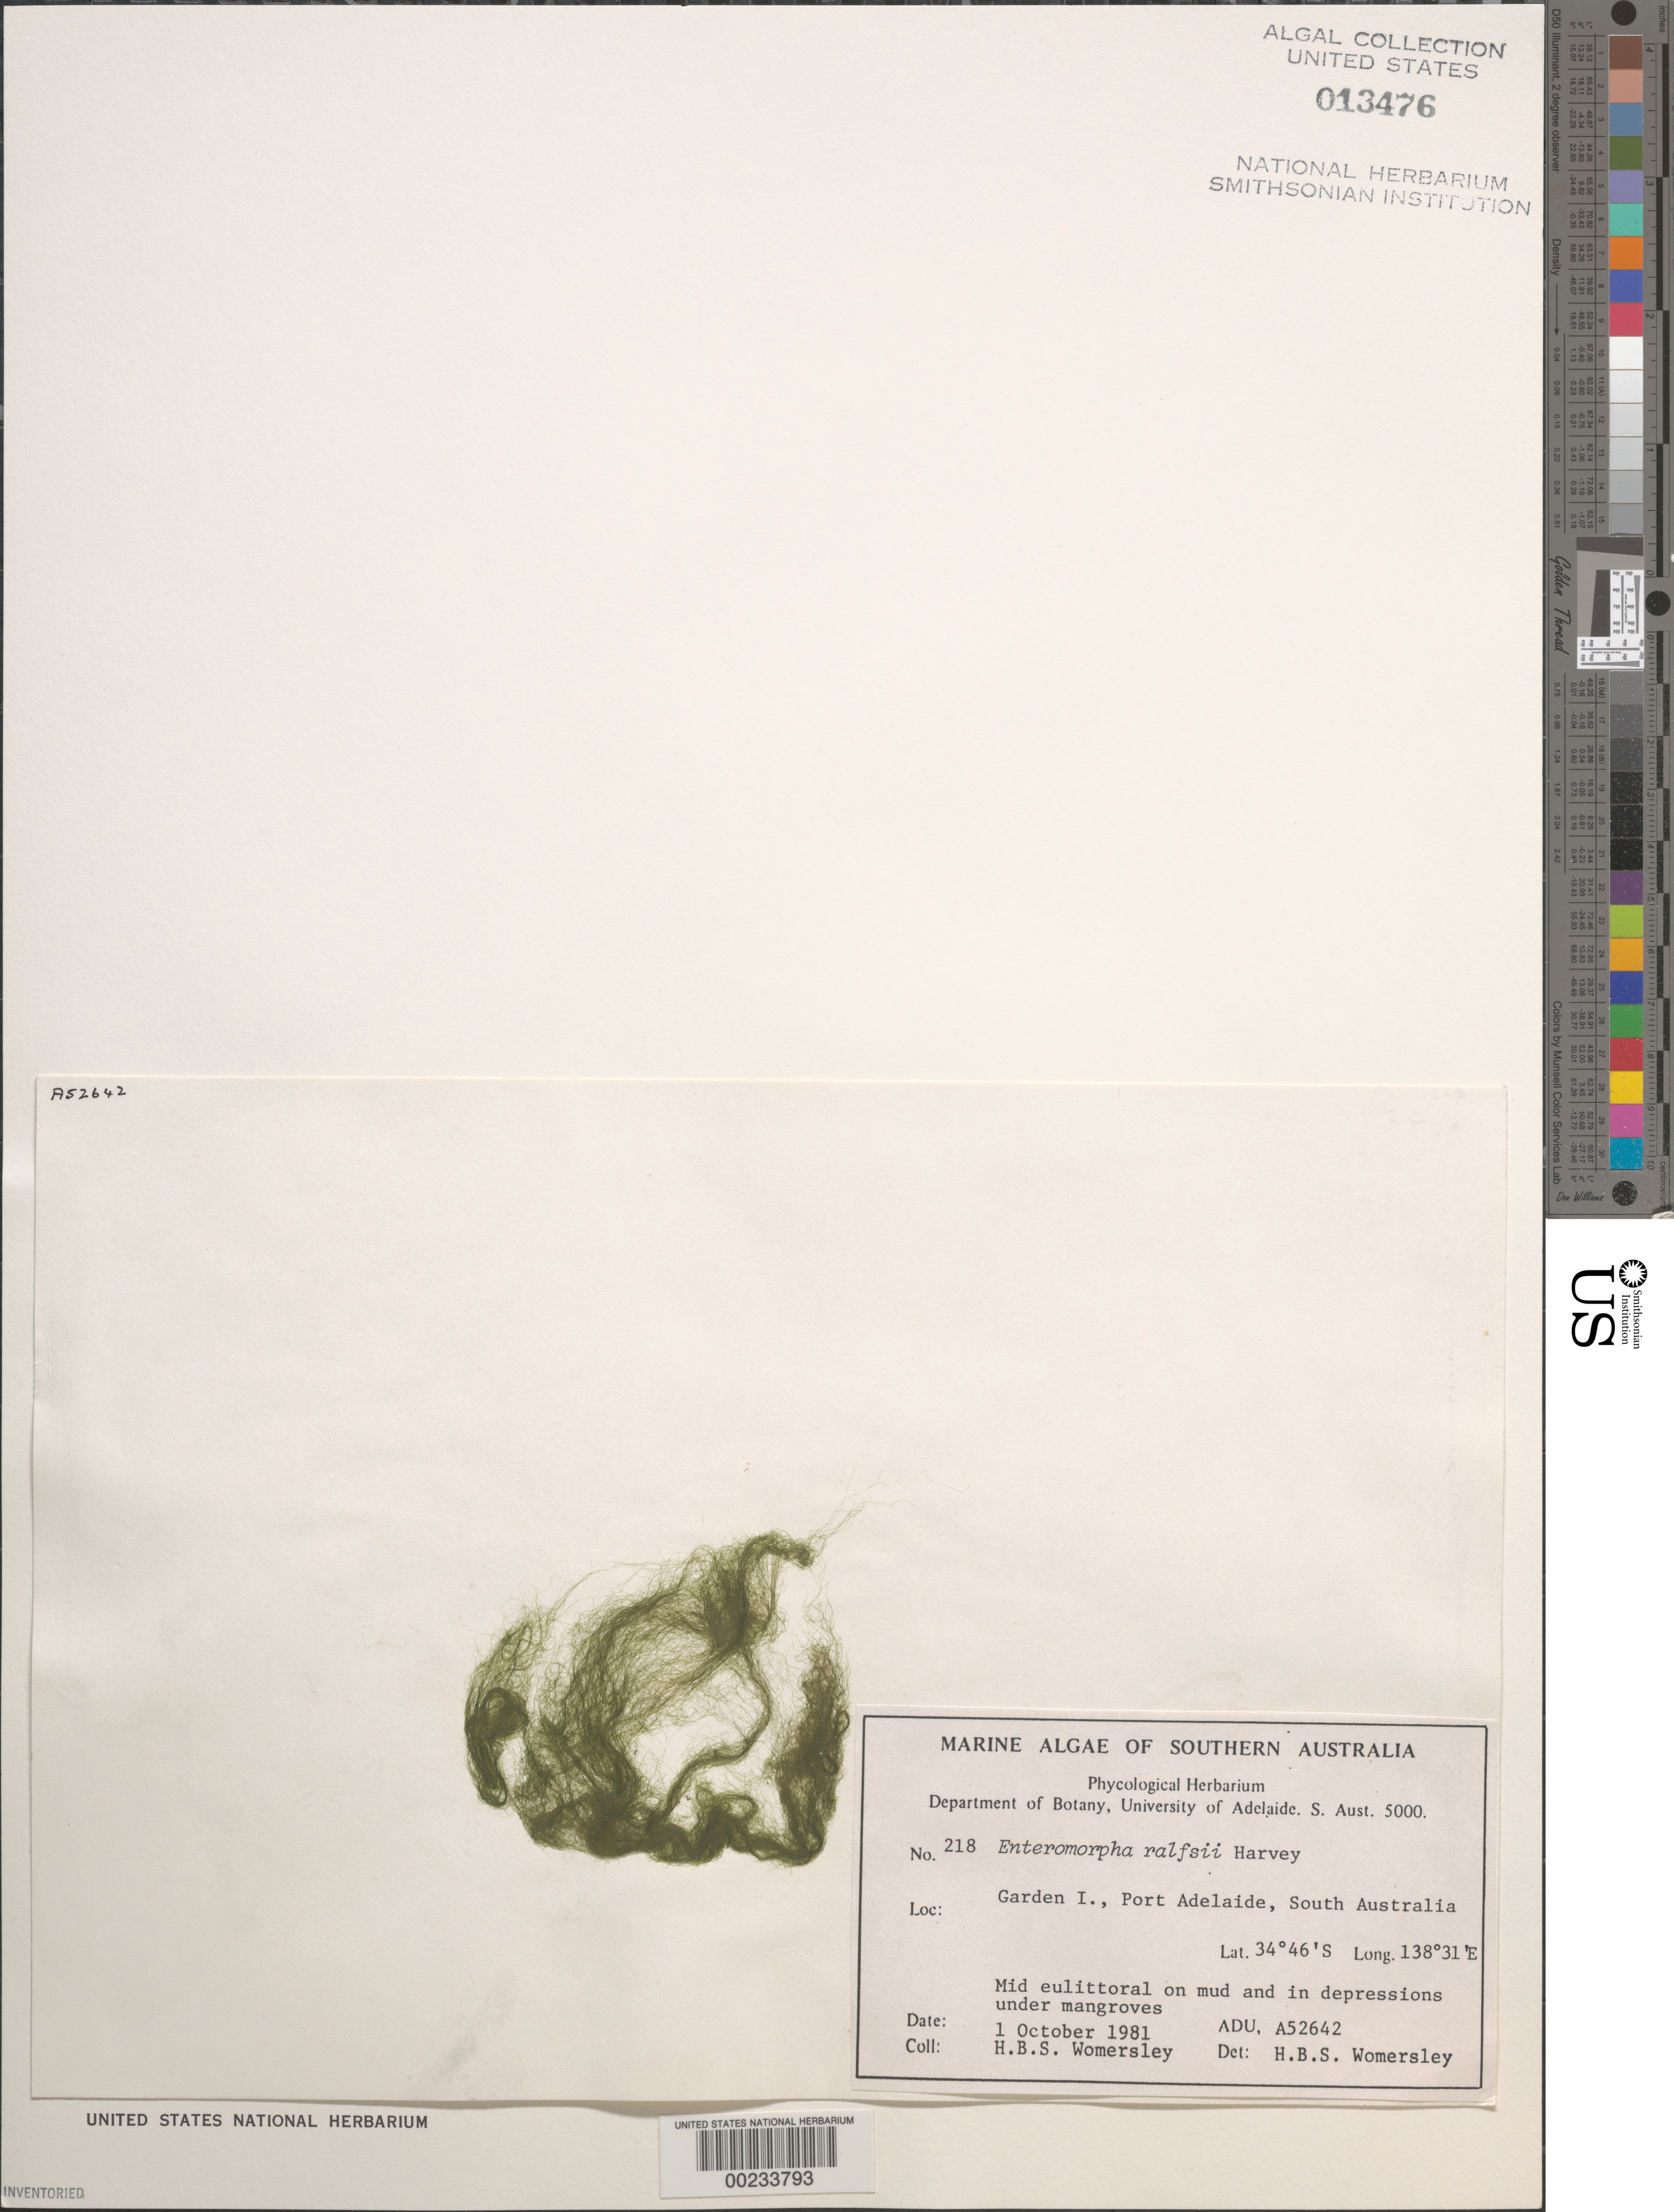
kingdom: Plantae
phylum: Chlorophyta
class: Ulvophyceae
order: Ulvales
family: Ulvaceae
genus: Ulva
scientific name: Ulva ralfsii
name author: (Harv.) Le Jol.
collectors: H. B. S. Womersley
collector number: ADU A52642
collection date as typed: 01 Oct 1981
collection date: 1981-10-01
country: Australia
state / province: South Australia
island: Garden Island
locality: Port Adelaide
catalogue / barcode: US 13476